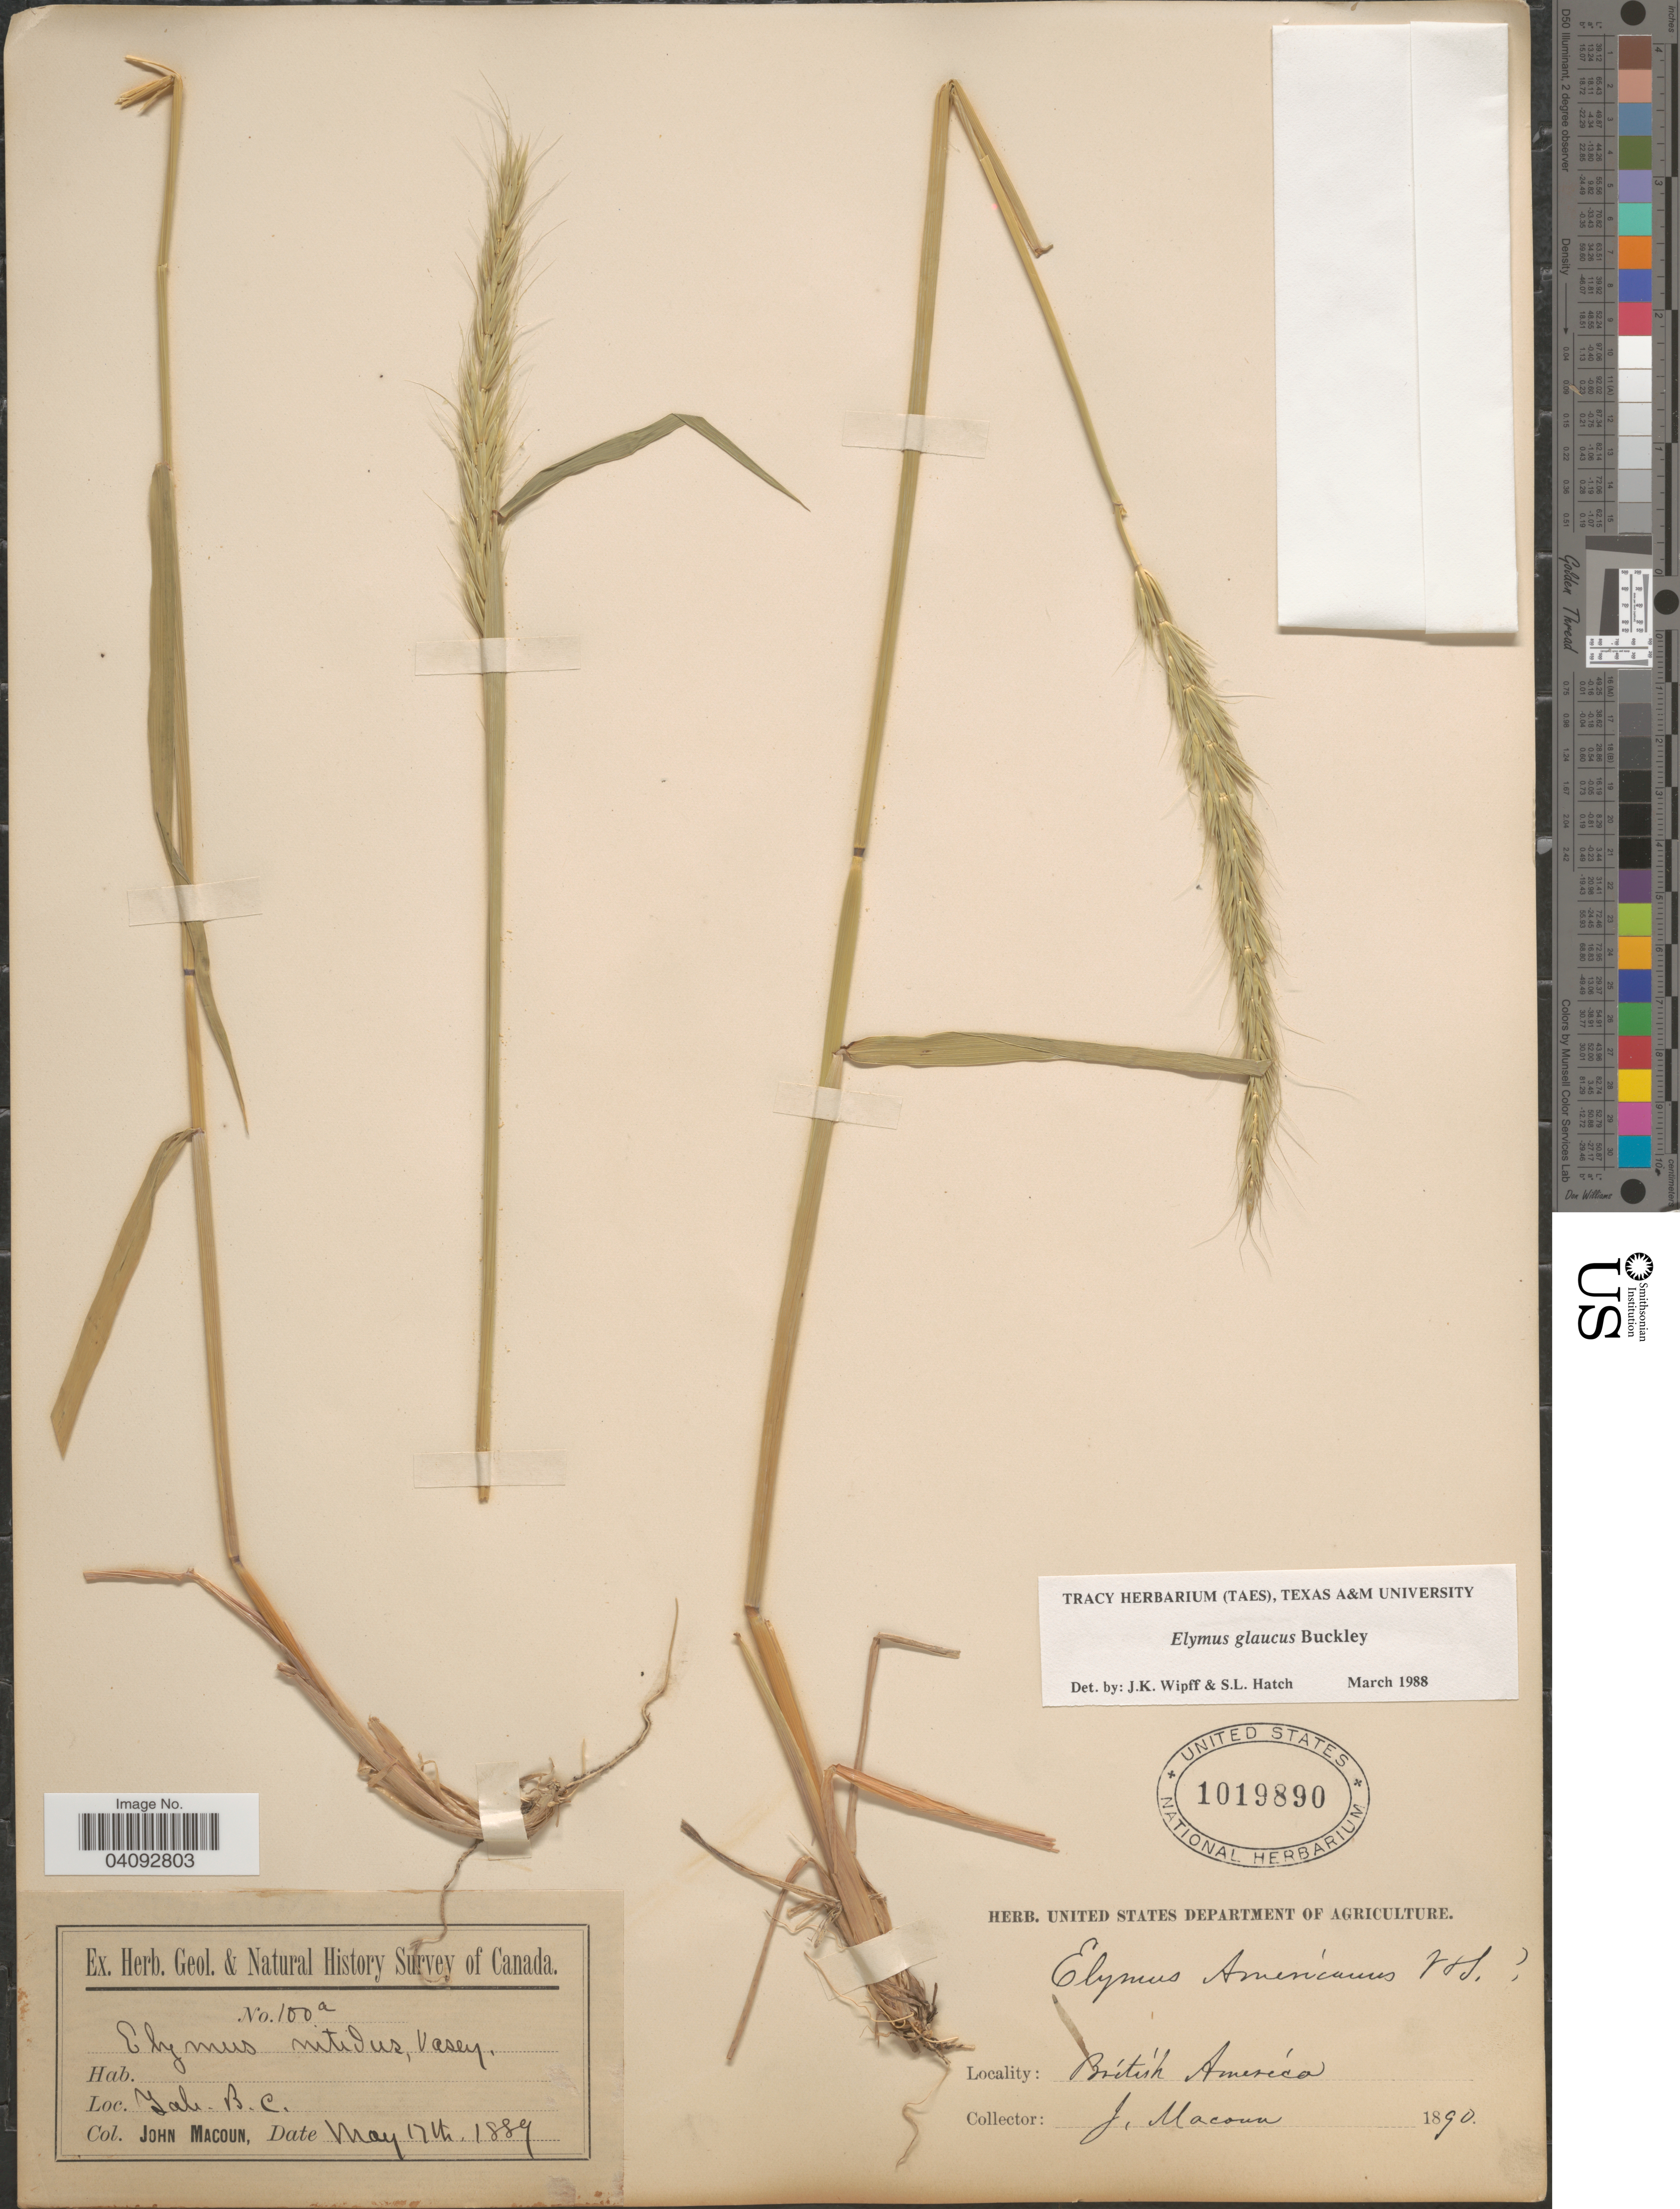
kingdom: Plantae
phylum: Tracheophyta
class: Liliopsida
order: Poales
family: Poaceae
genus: Elymus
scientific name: Elymus glaucus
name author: Buckley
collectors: J. Macoun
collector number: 100a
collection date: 1889-05-17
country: Canada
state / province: British Columbia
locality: Ex. Herb. Geol. & Natural History Survey of Canada. Yale. British America.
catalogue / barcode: US 1019890